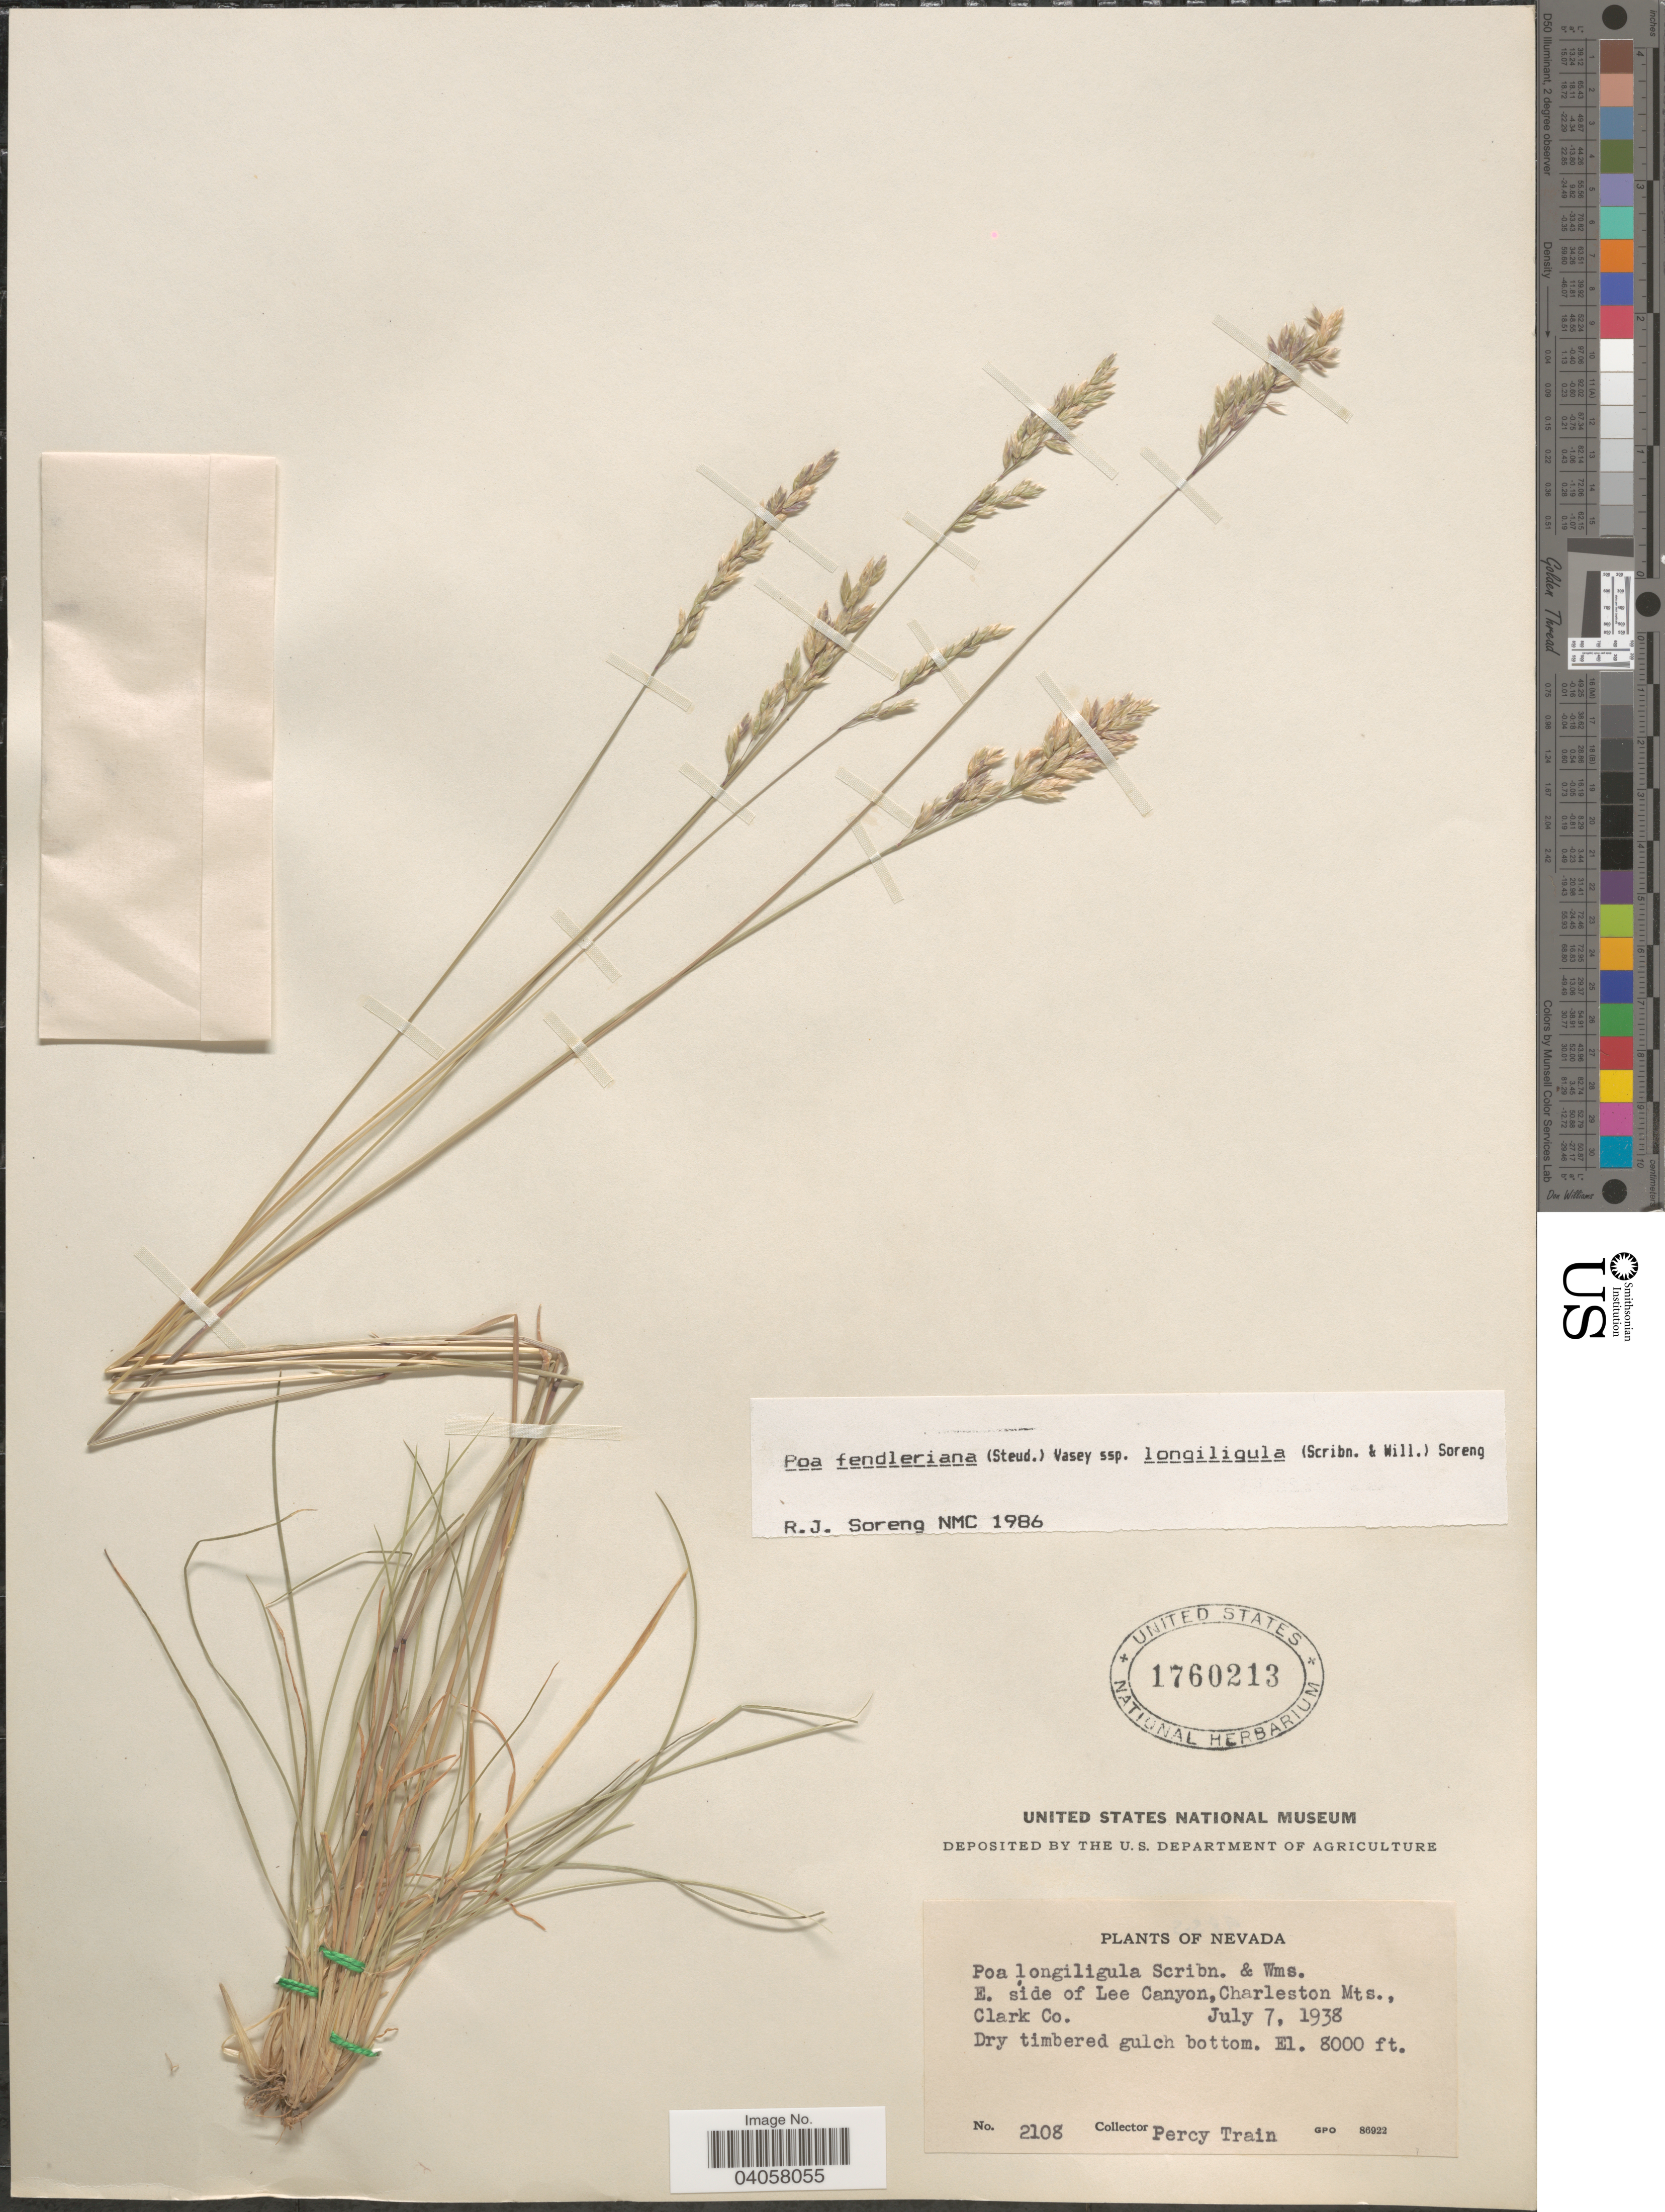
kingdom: Plantae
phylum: Tracheophyta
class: Liliopsida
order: Poales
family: Poaceae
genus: Poa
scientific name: Poa fendleriana subsp. longiligula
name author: (Scribn. & T.A. Williams) Soreng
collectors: P. Train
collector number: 2108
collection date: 1938-07-07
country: United States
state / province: Nevada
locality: E. side of Lee Canyon, Charleston Mts., Clark Co.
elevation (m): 2438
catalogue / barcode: US 1760213